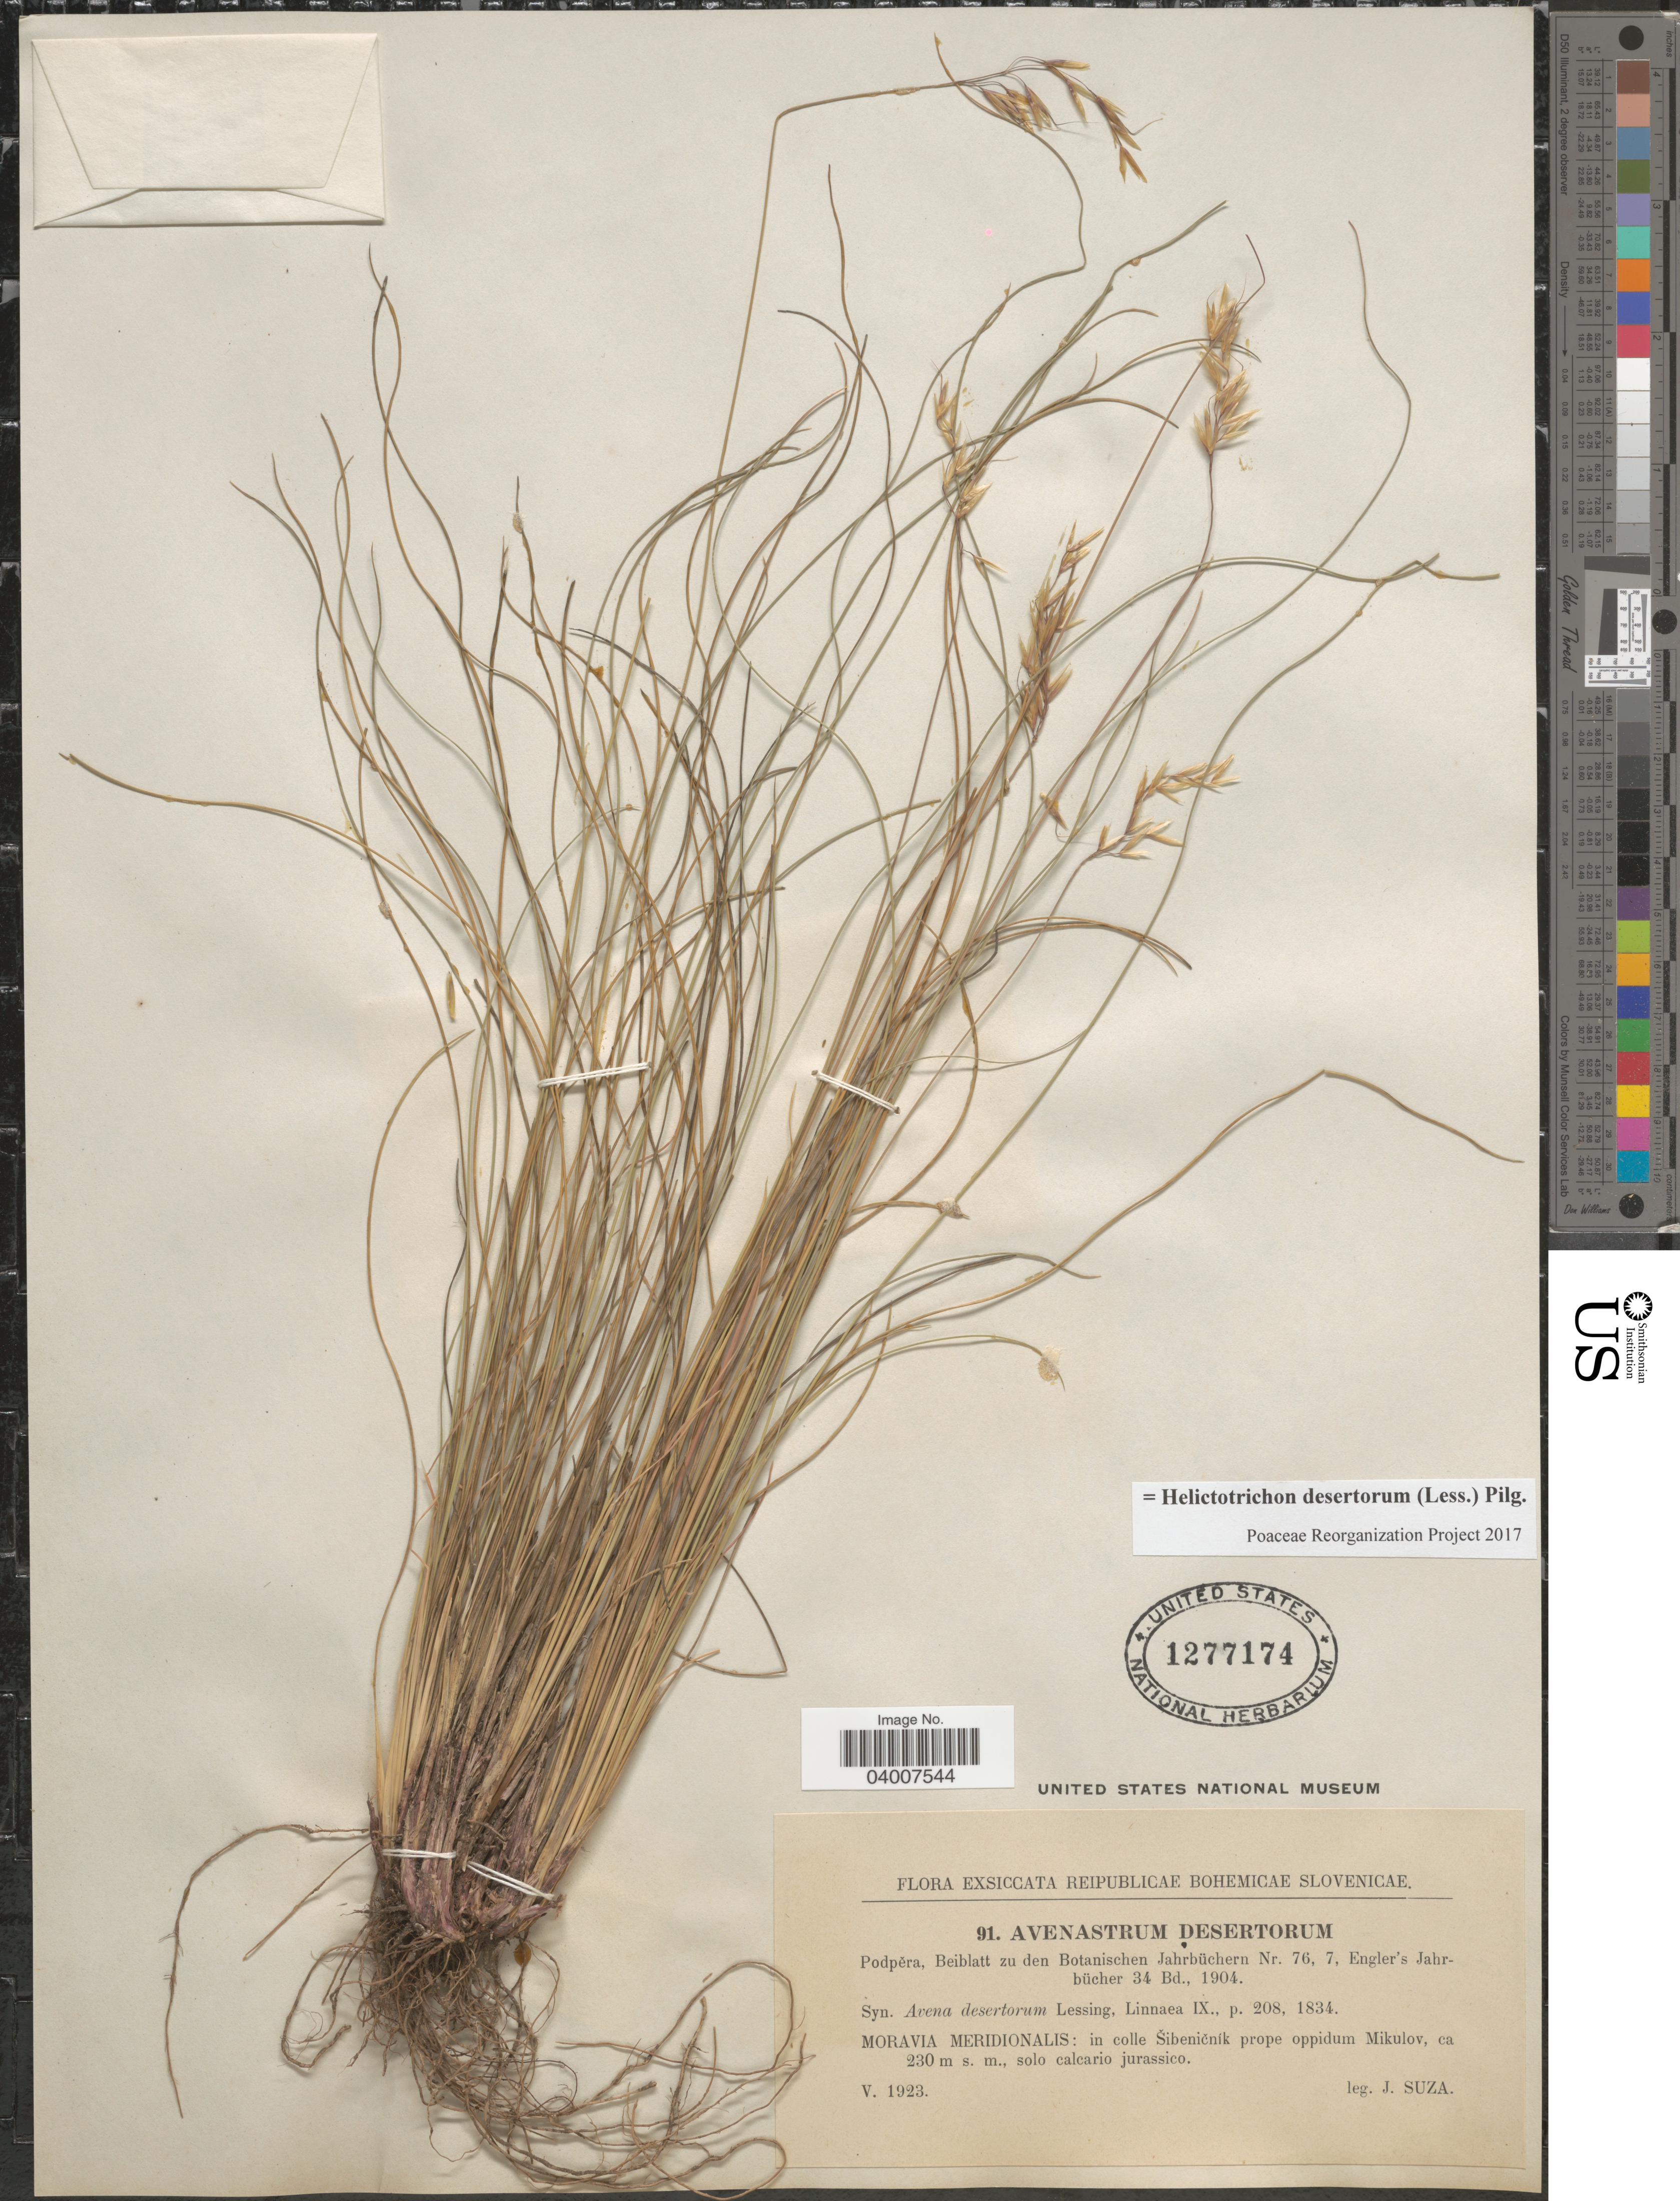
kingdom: Plantae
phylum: Tracheophyta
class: Liliopsida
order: Poales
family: Poaceae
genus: Helictotrichon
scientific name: Helictotrichon desertorum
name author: (Less.) Pilg.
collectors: J. Suza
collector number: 91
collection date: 1923-05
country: Czechia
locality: Moravia Meridionalis: in colle Šibeničník prope oppidum Mikulov.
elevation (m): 230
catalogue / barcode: US 1277174